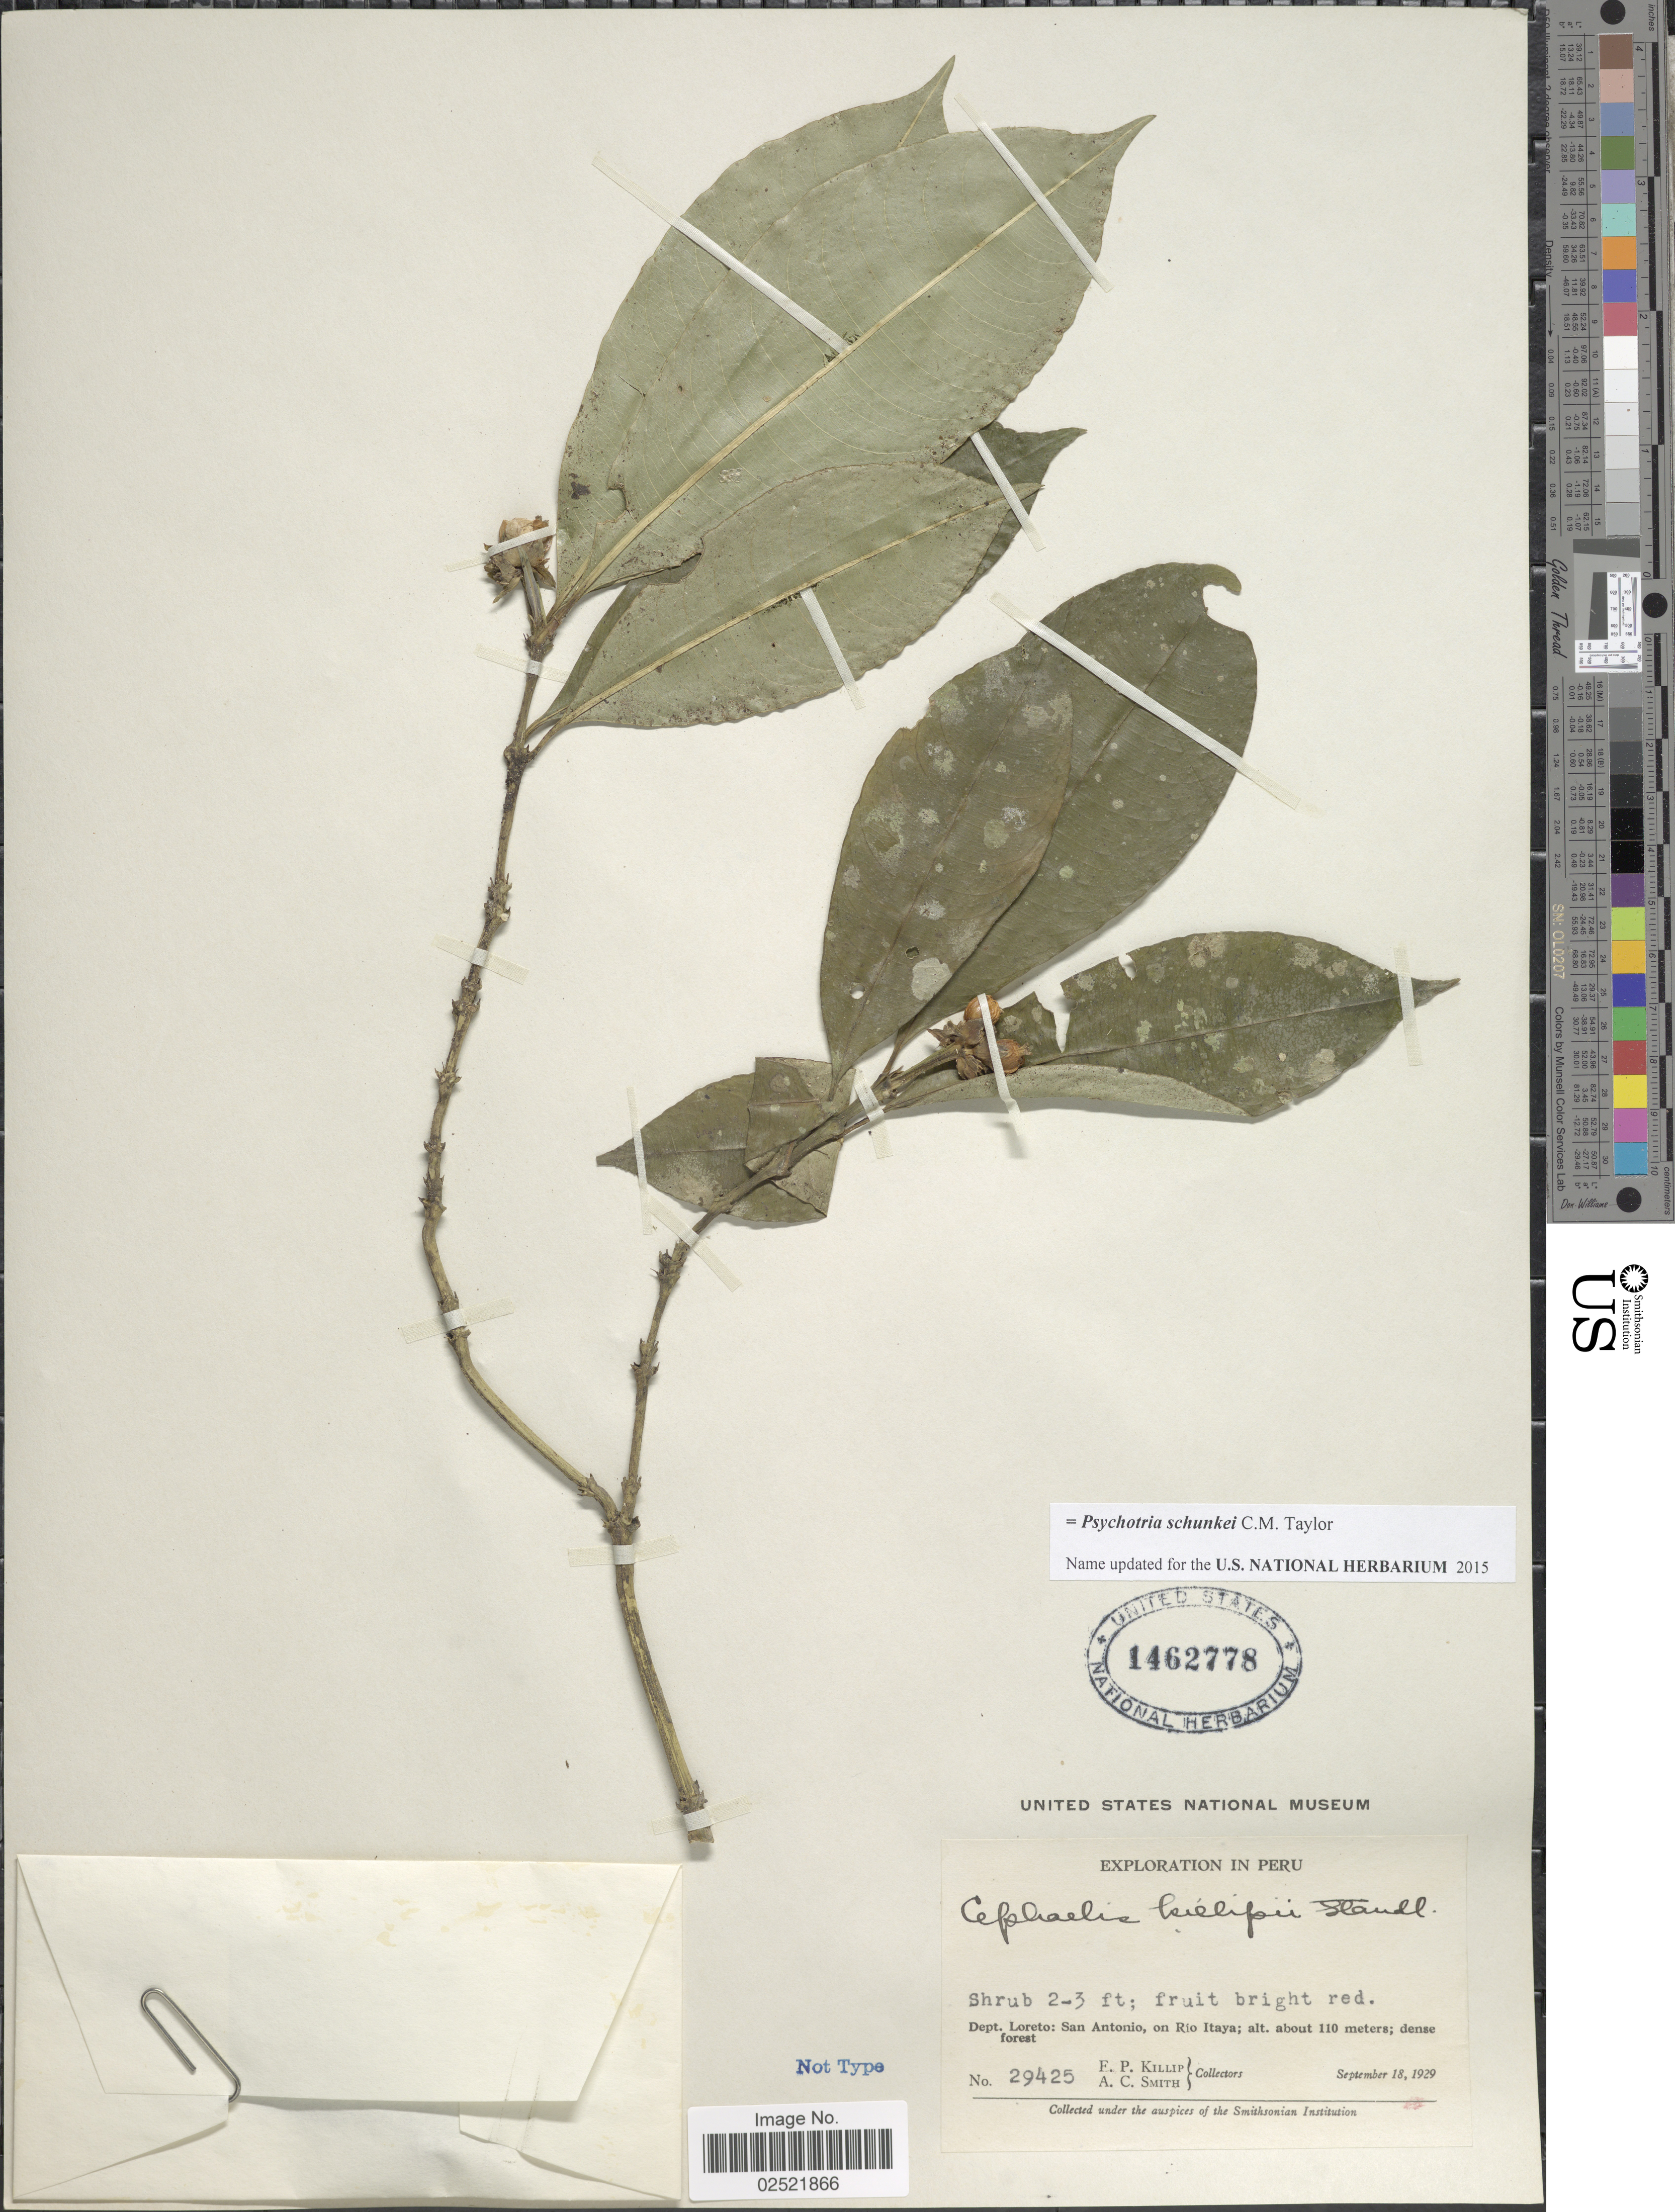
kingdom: Plantae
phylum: Tracheophyta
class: Magnoliopsida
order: Gentianales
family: Rubiaceae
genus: Psychotria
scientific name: Psychotria schunkei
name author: C.M. Taylor in Brako & Zarucchi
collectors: E. P. Killip & A. C. Smith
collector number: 29425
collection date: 1929-09-18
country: Peru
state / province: Loreto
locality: San Antonio, on Rio Itaya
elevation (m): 110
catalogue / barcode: US 1462778